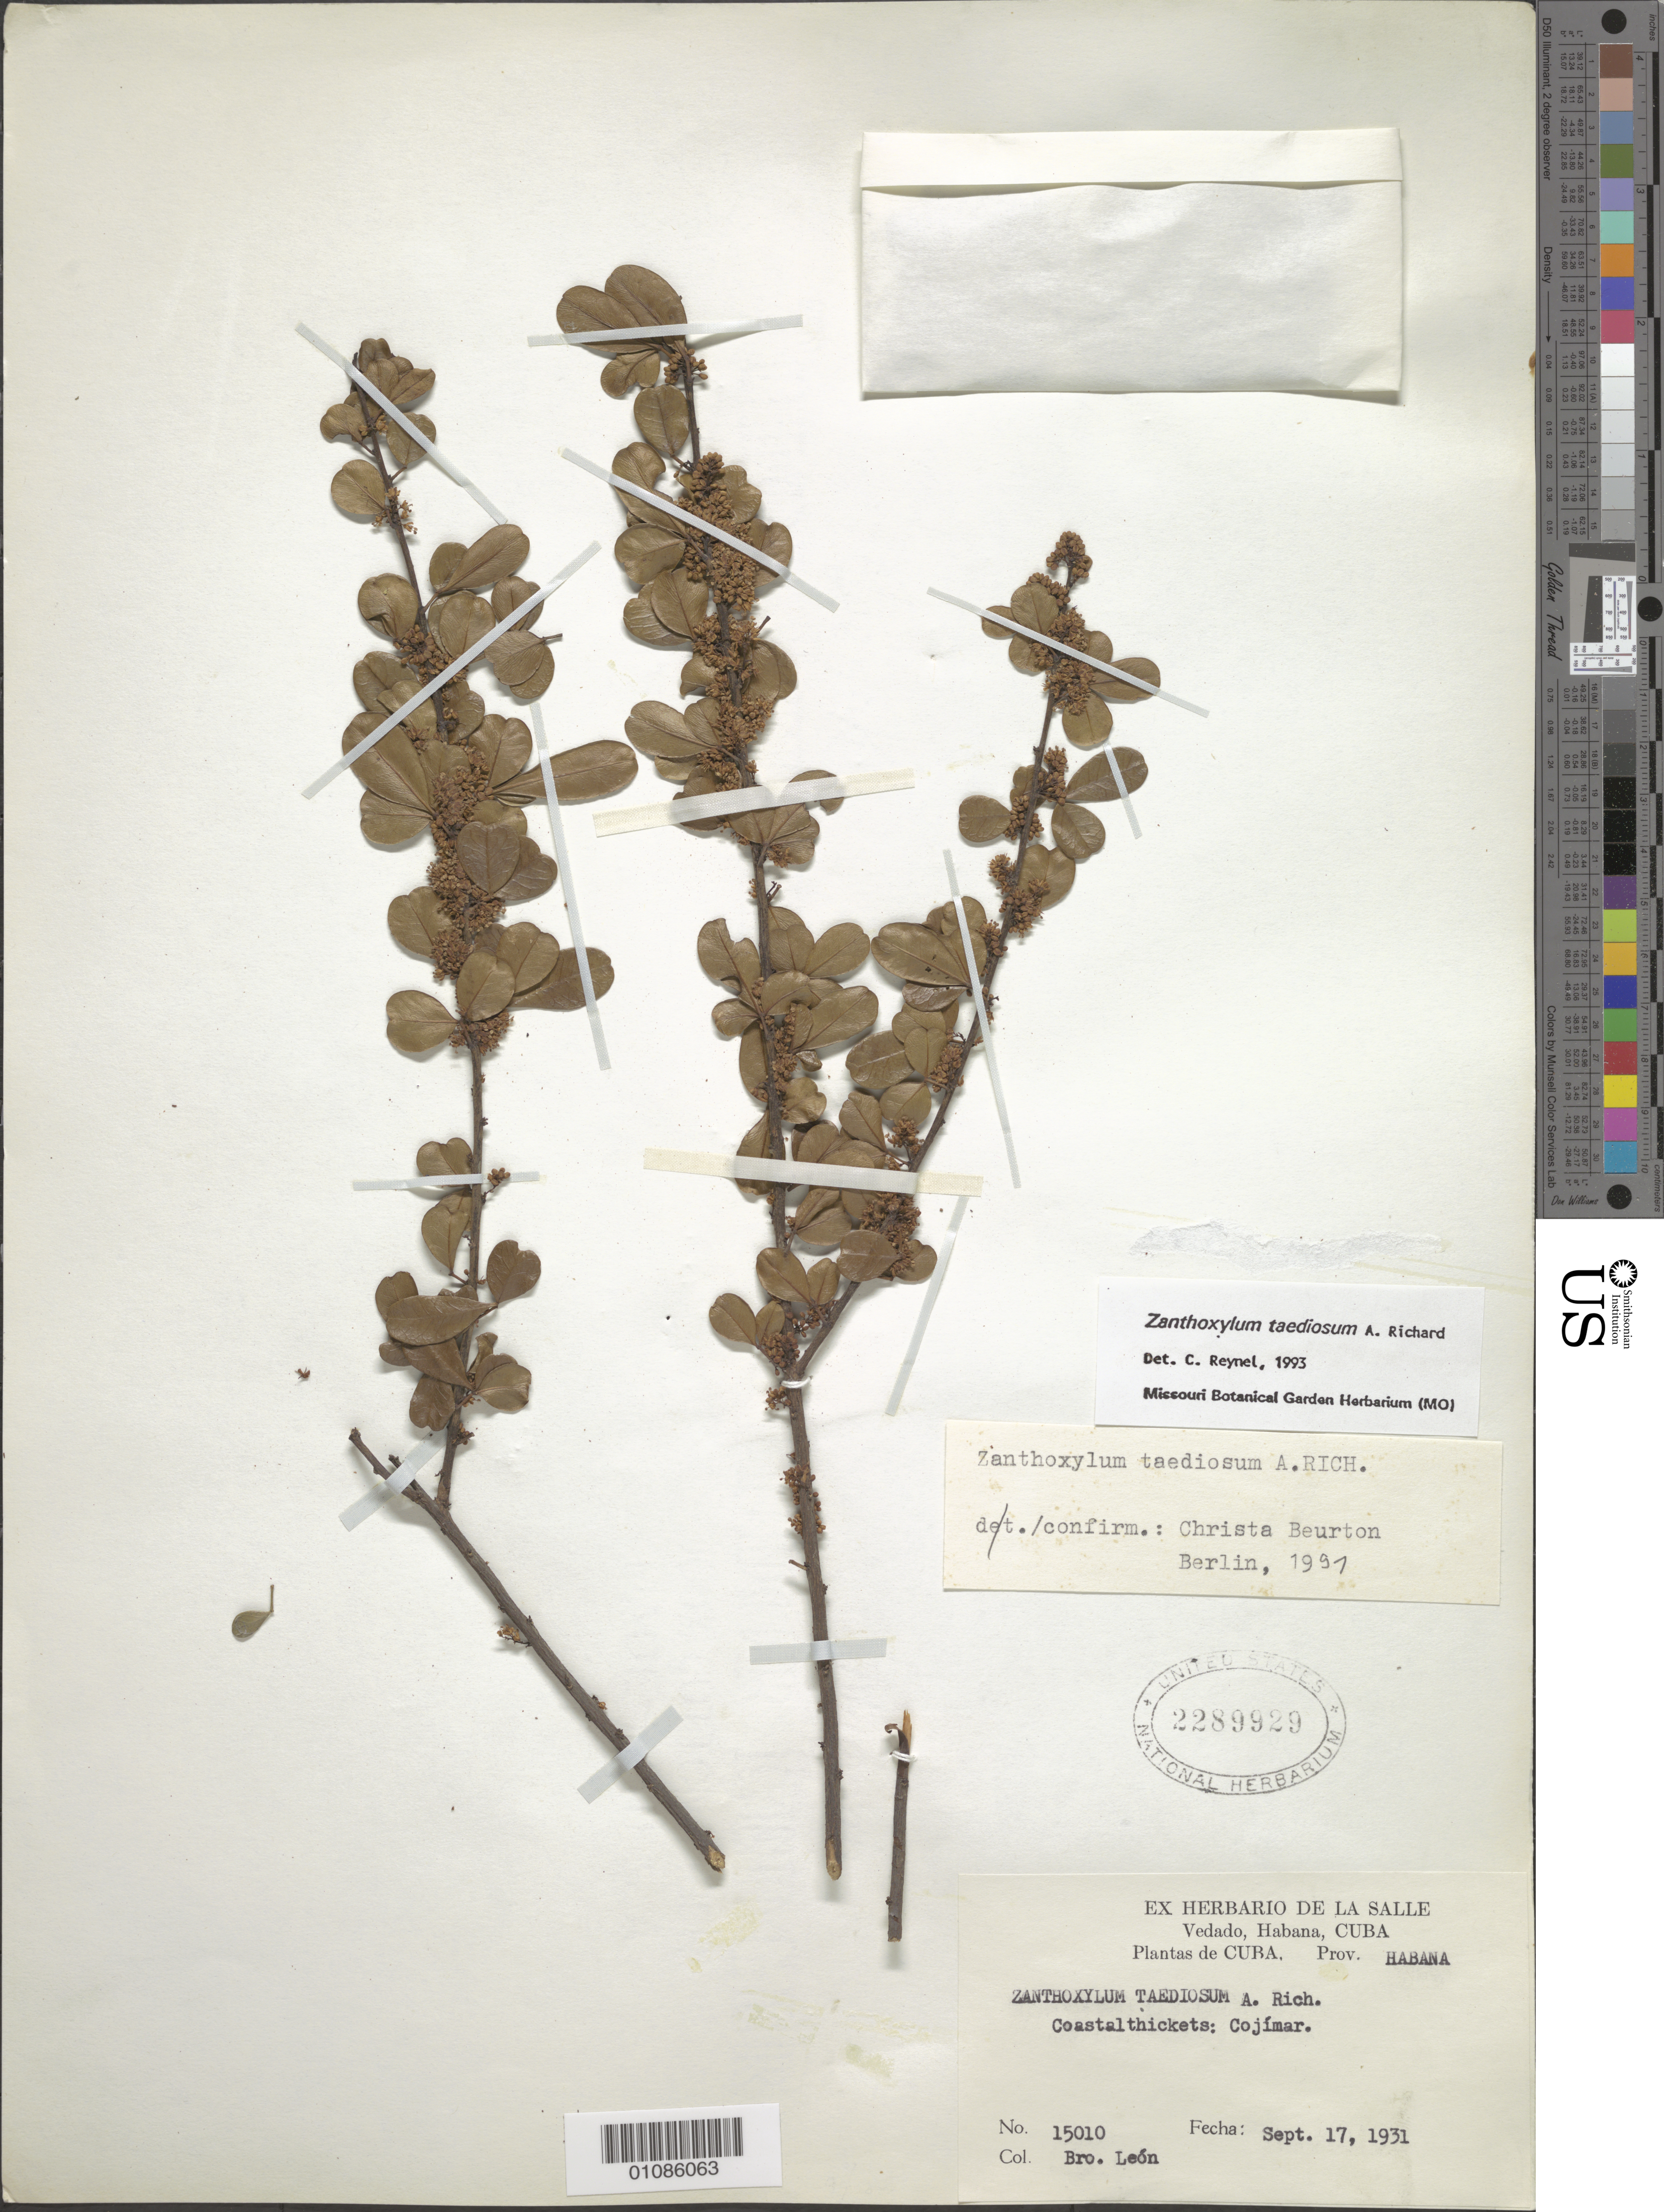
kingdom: Plantae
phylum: Tracheophyta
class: Magnoliopsida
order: Sapindales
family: Rutaceae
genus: Zanthoxylum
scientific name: Zanthoxylum taediosum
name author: A. Rich.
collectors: Bro. León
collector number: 15010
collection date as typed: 17 Sep 1931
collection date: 1931-09-17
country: Cuba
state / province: La Habana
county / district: Municipio Habana del Este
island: Cuba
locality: Cojimar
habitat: Coastal thickets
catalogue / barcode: US 228929